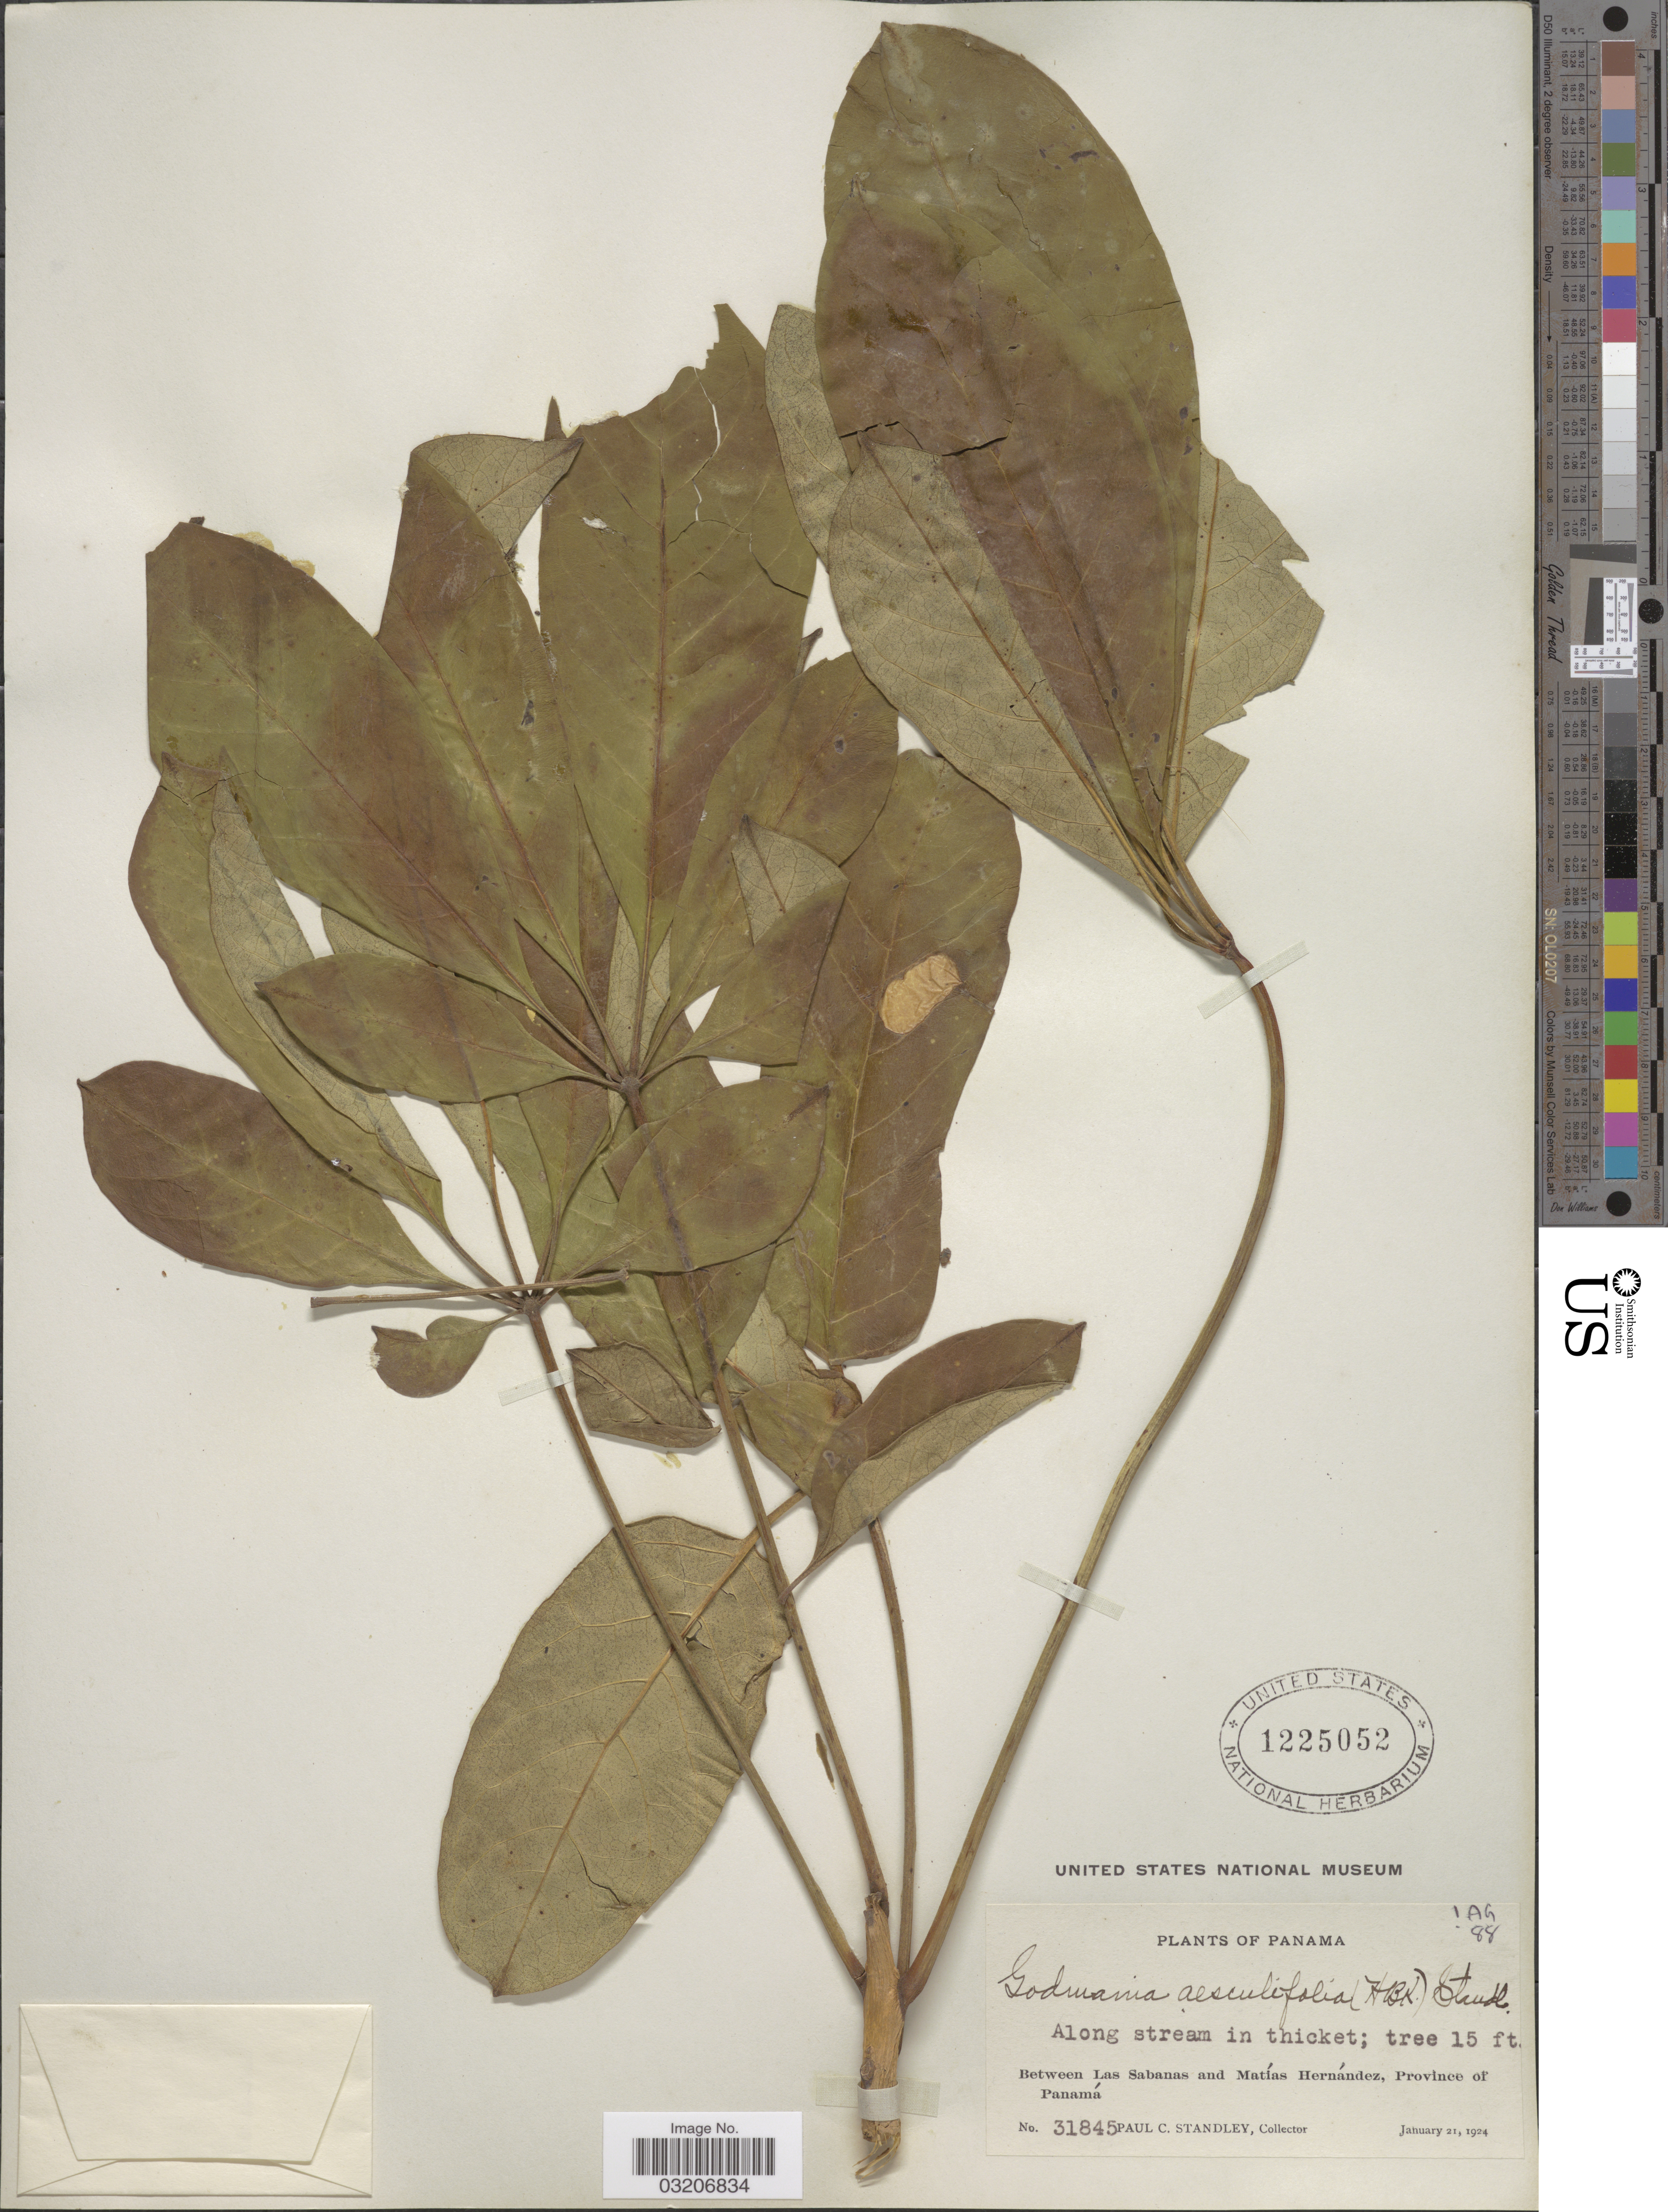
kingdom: Plantae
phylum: Tracheophyta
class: Magnoliopsida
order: Lamiales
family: Bignoniaceae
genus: Godmania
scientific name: Godmania aesculifolia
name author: Standl.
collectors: P. C. Standley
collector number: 31845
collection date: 1924-01-21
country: Panama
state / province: Panamá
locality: Between Las Sabanas and Matías Hernández, Province of Panamá.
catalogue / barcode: US 1225052